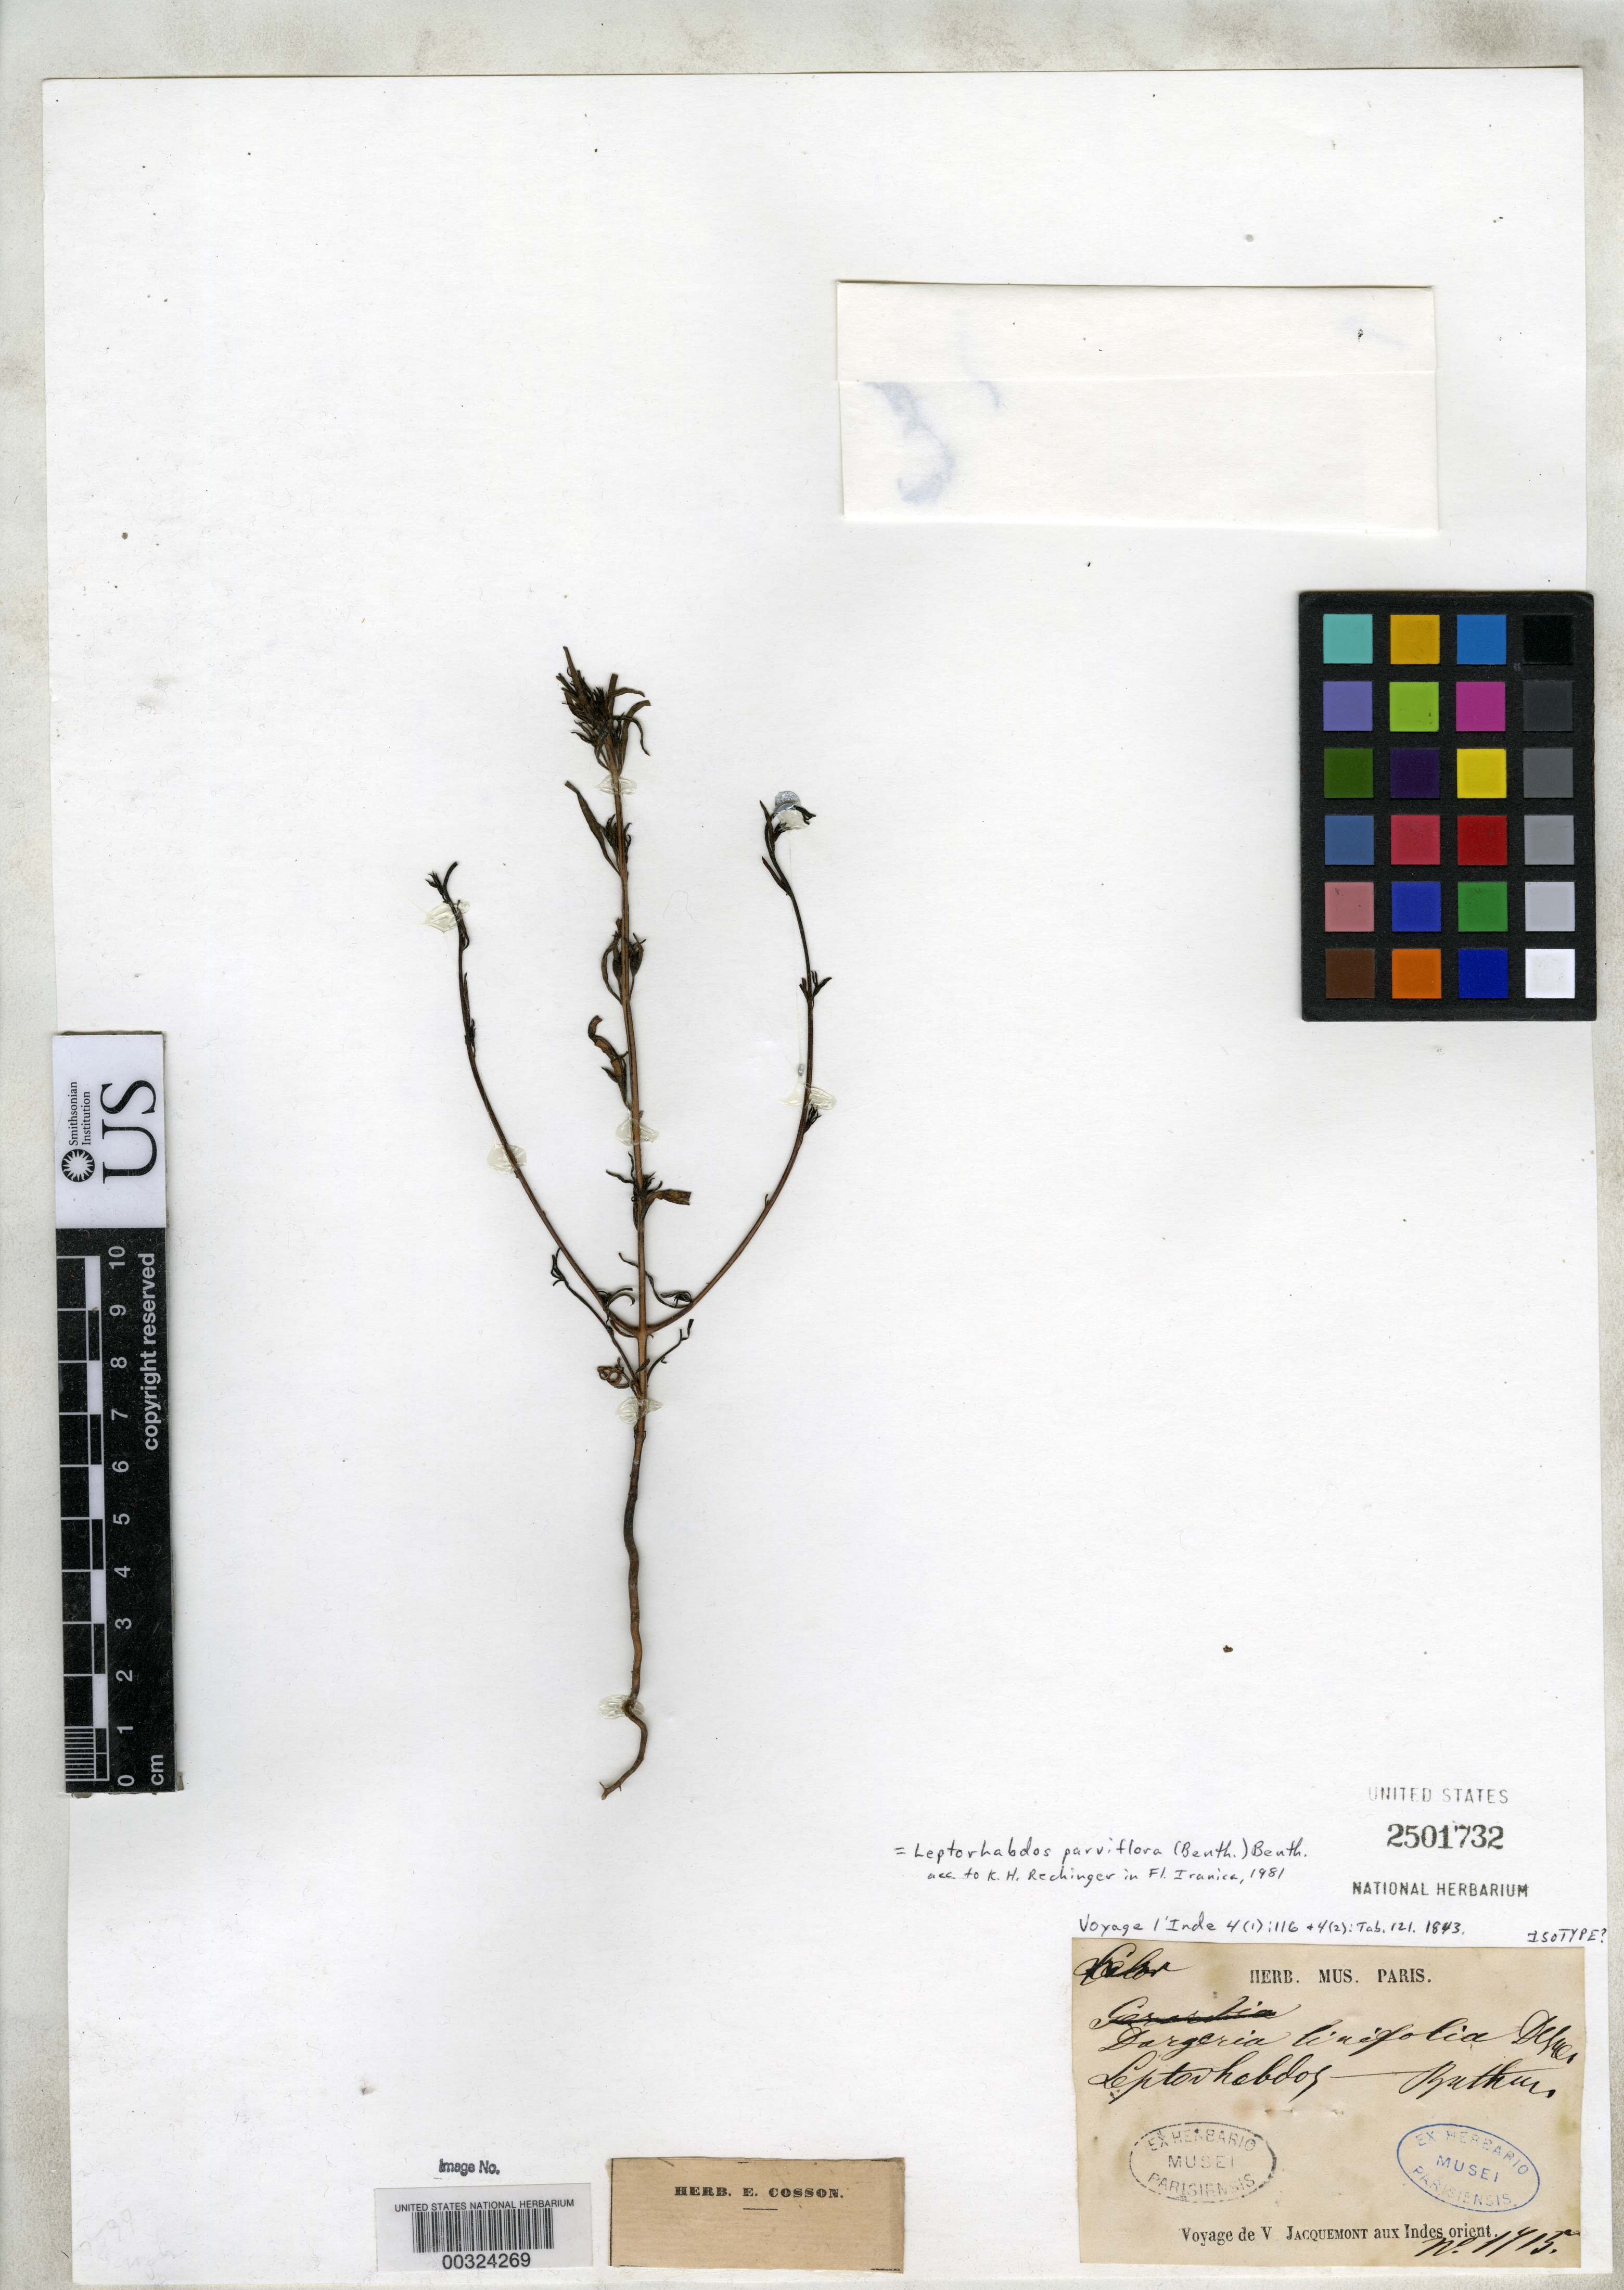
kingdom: Plantae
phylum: Tracheophyta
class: Magnoliopsida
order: Lamiales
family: Orobanchaceae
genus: Dargeria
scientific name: Dargeria linifolia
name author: Decne. ex Jacquem.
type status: Isotype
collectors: V. Jacquemont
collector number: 1715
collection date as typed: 1828 to -- --- 1832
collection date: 1828/1832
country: India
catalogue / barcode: US 2501732